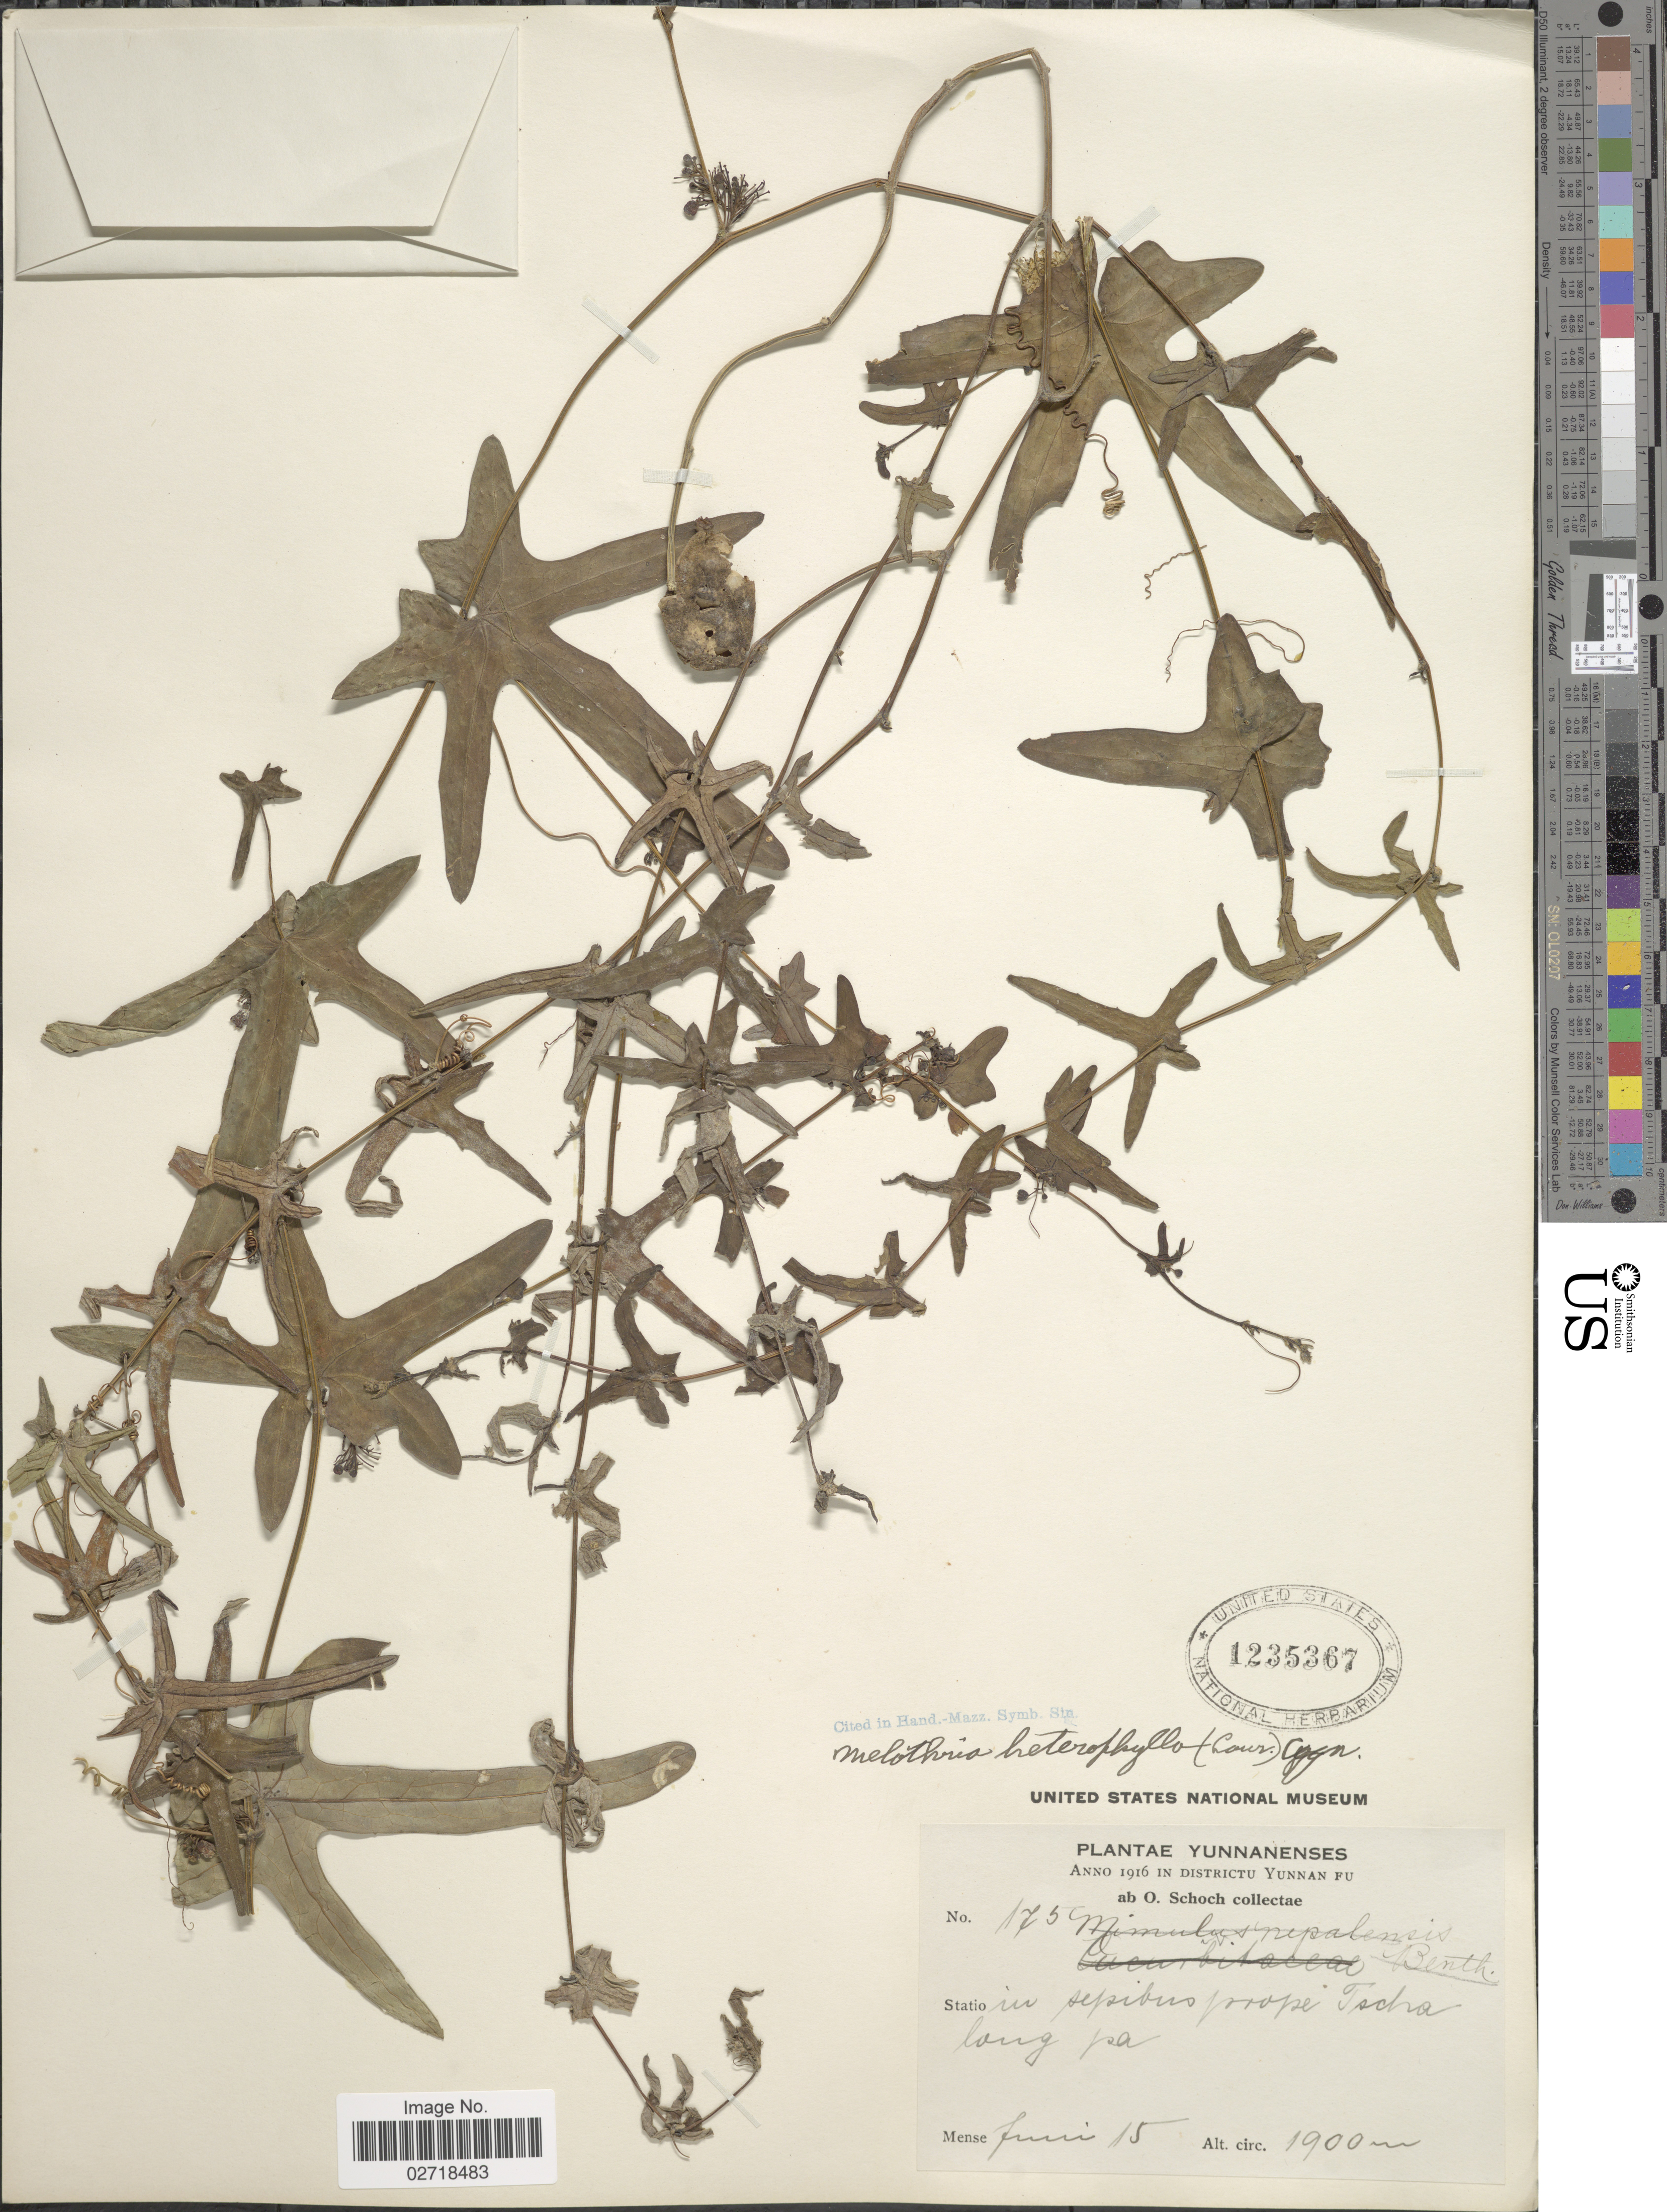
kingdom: Plantae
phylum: Tracheophyta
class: Magnoliopsida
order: Cucurbitales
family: Cucurbitaceae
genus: Solena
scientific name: Solena heterophylla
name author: Lour.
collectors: O. Schoch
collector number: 175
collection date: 1916-06-15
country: China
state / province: Yunnan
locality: Districtu Yunnan Fu. Statio in sepibus prope Tscha long pa.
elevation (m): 1900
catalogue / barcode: US 1235367